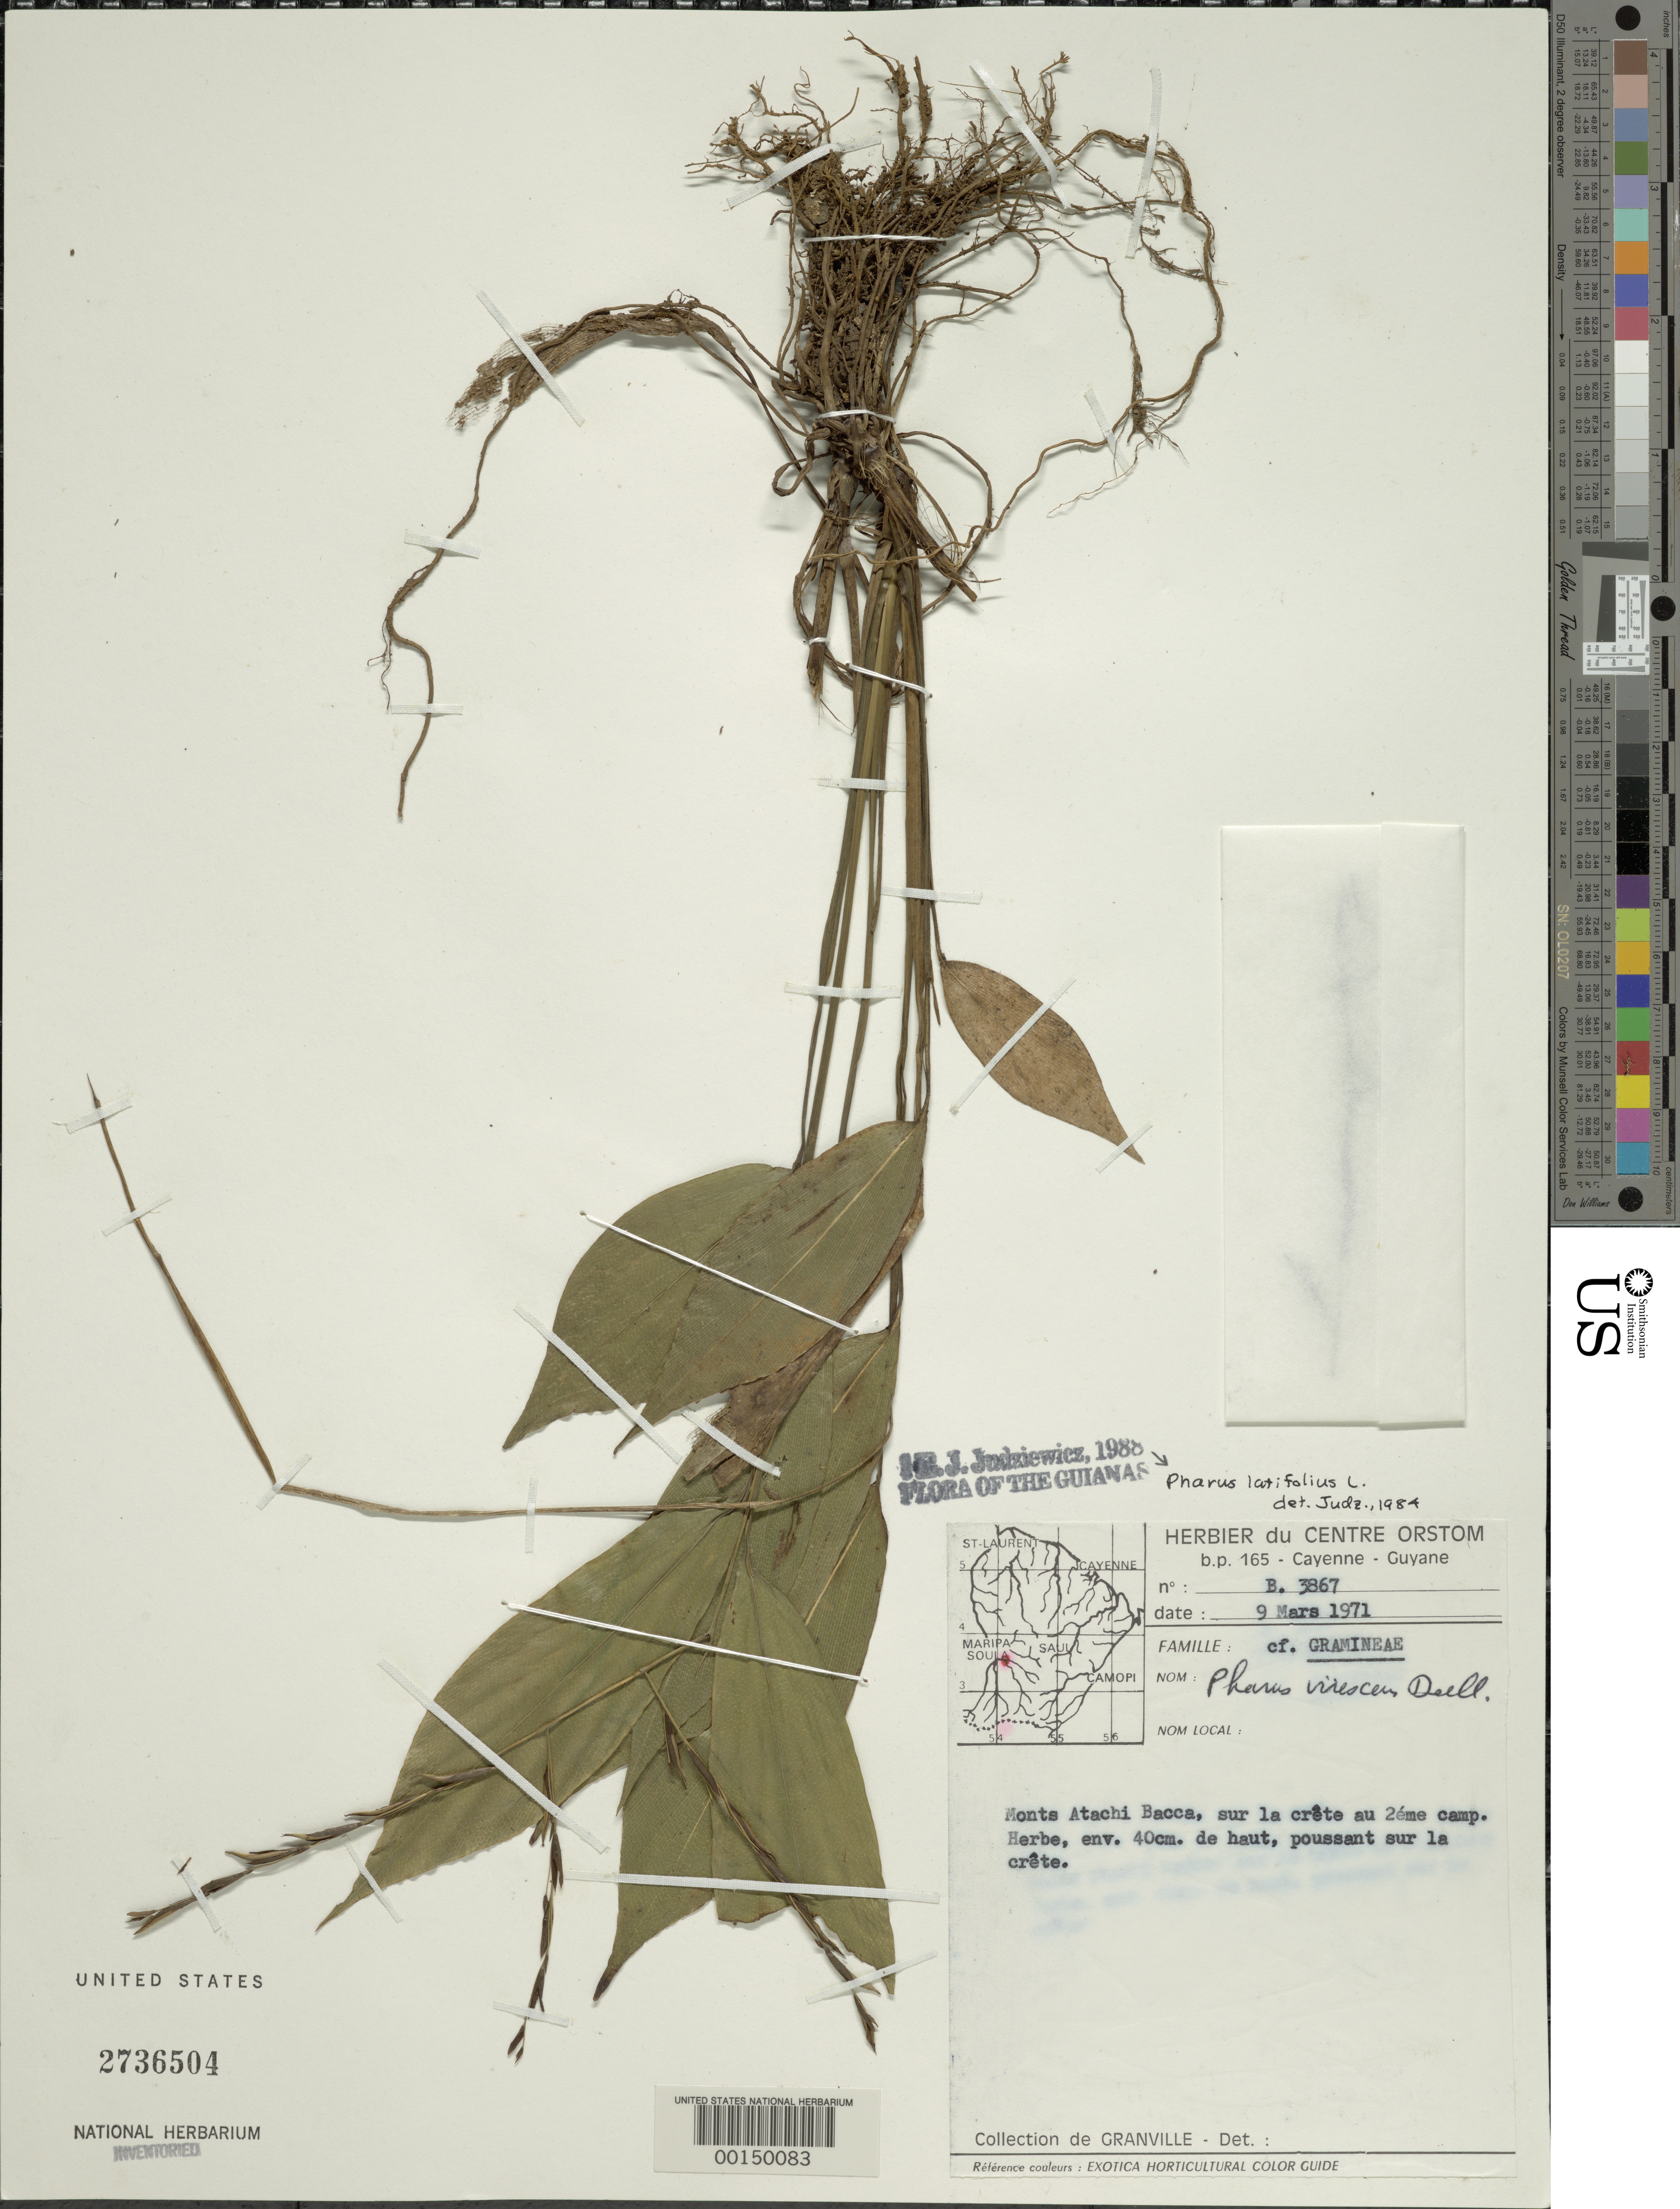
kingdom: Plantae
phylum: Tracheophyta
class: Liliopsida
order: Poales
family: Poaceae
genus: Pharus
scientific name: Pharus latifolius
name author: L.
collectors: J.-J. de Granville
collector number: B.3867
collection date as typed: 09 Mar 1971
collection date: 1971-03-09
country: French Guiana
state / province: Saint-Laurent-du-Maroni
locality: Monts atachi bacca. [in former inini arrondissement.]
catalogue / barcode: US 2736504